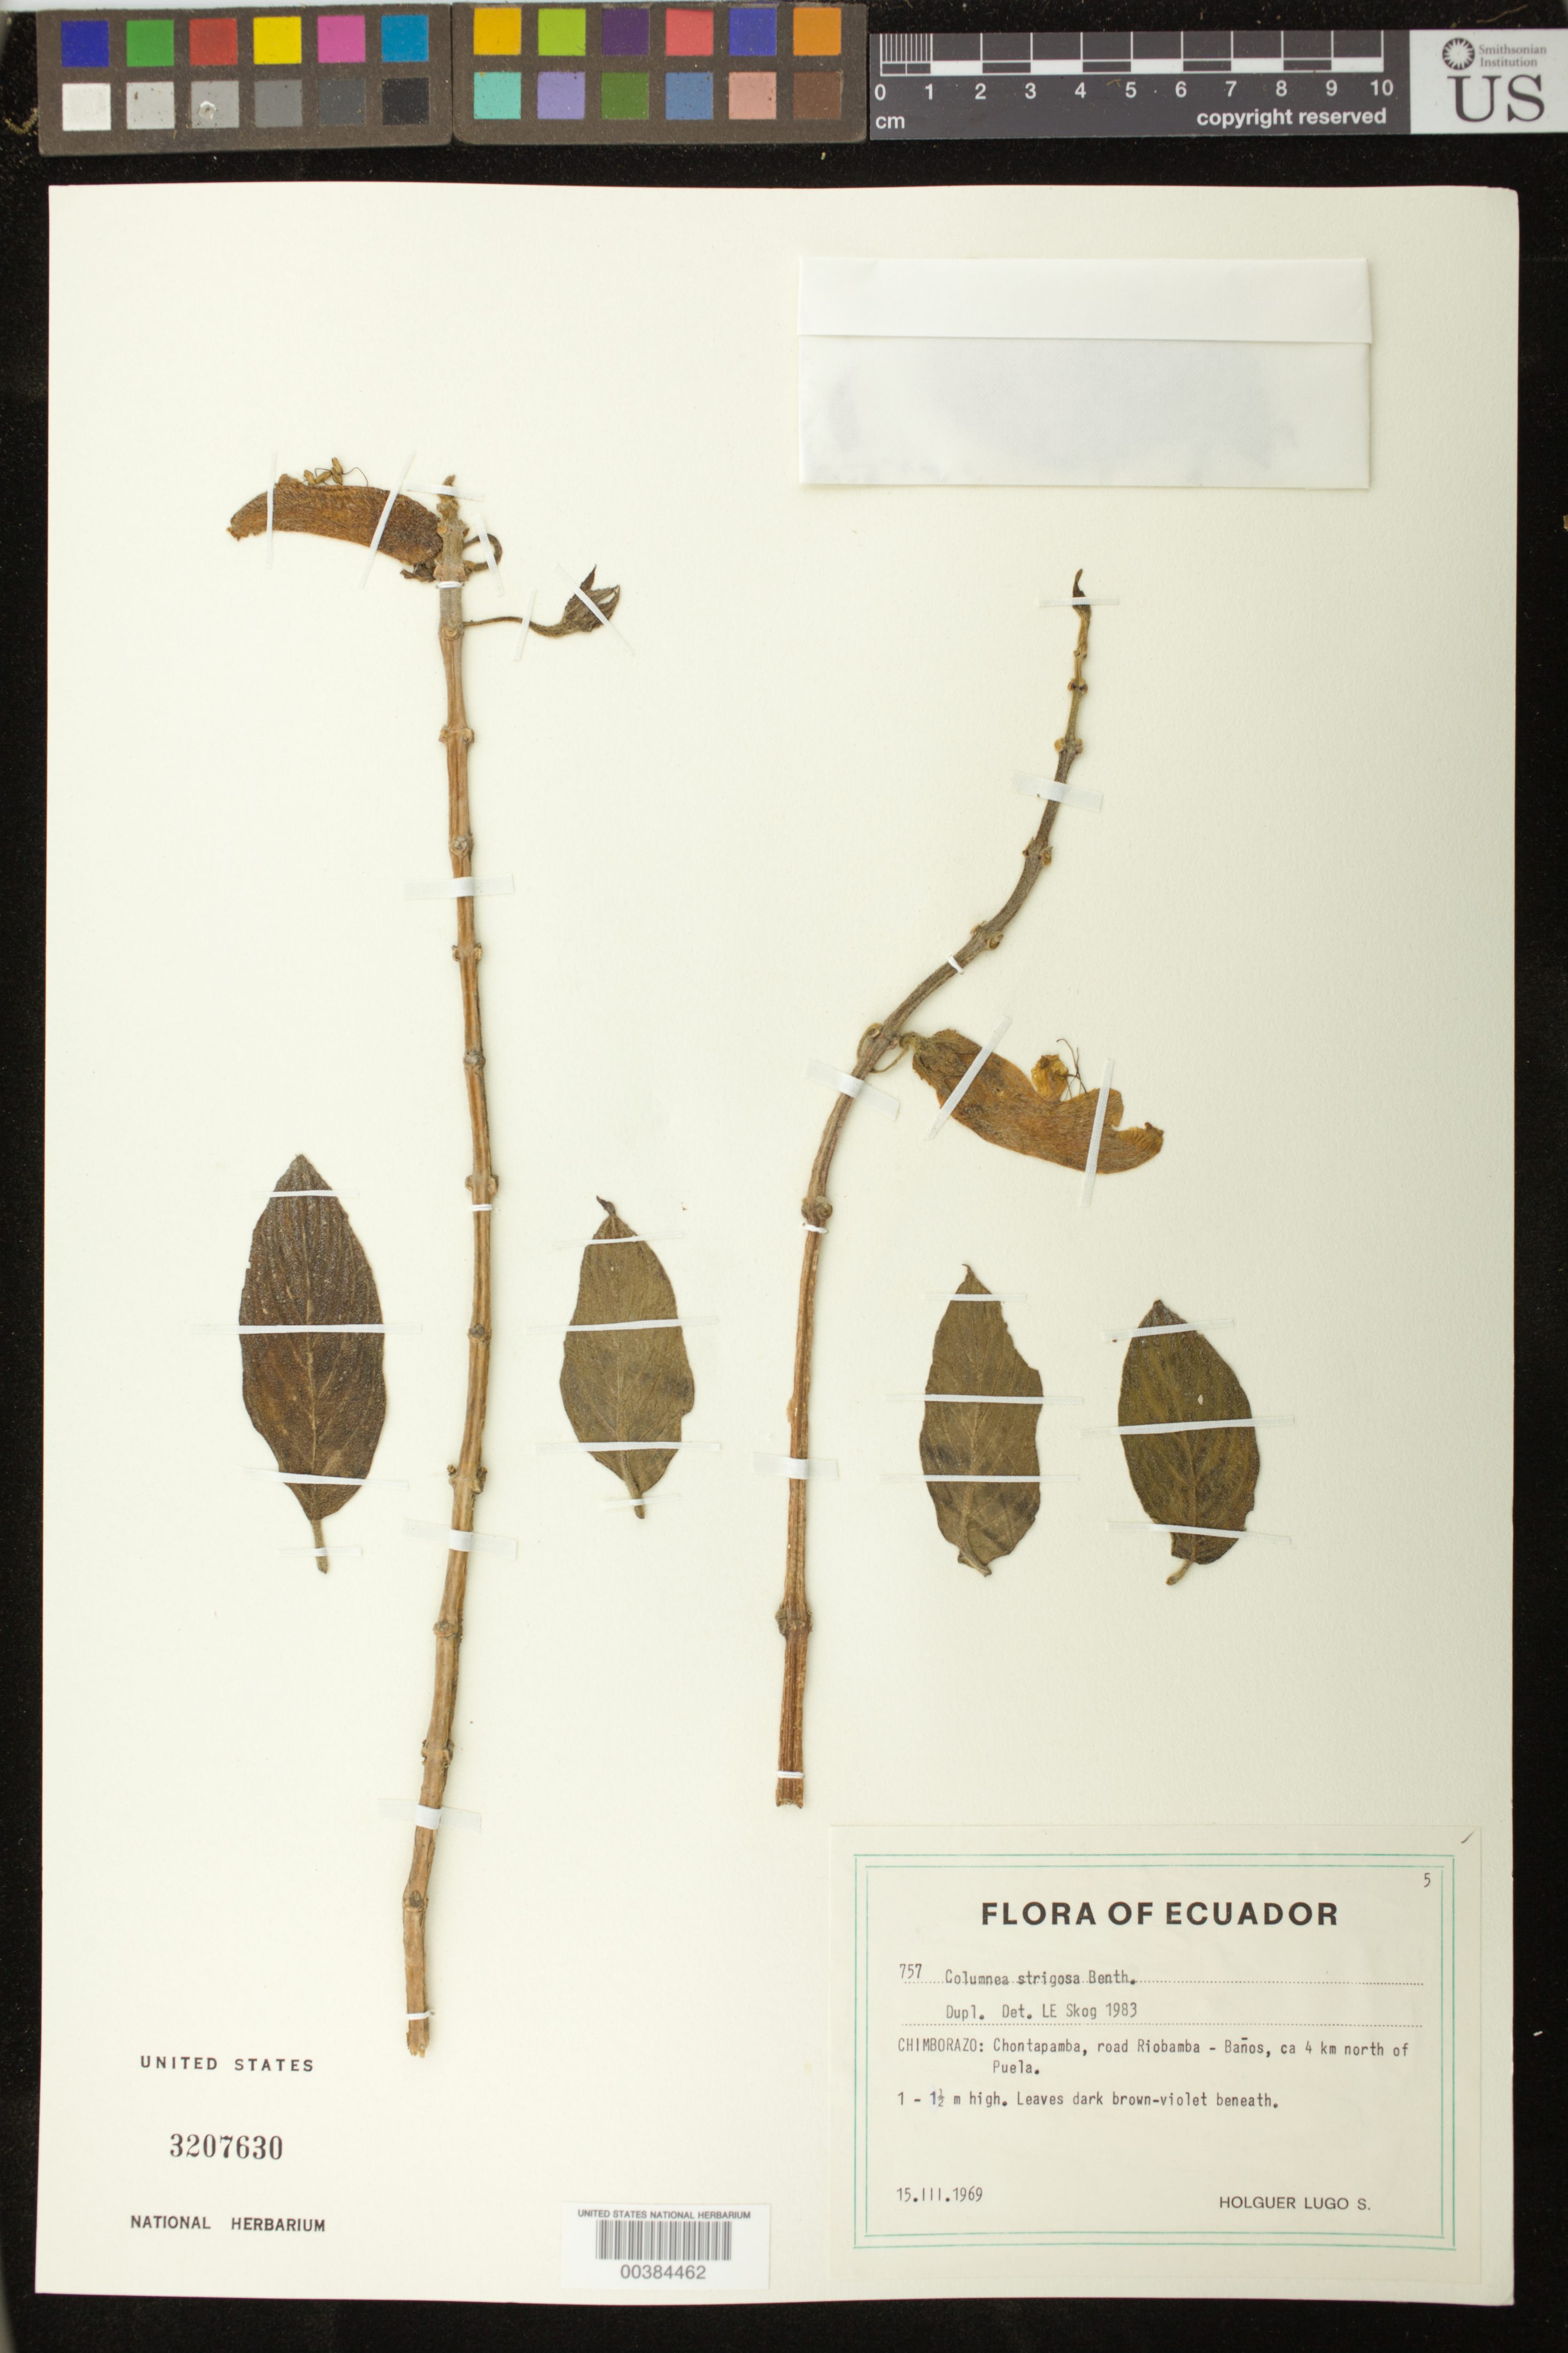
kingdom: Plantae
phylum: Tracheophyta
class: Magnoliopsida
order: Lamiales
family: Gesneriaceae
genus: Columnea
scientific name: Columnea strigosa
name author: Benth.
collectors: H. Lugo S.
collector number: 757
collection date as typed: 15 Mar 1969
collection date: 1969-03-15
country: Ecuador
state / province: Chimborazo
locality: Chontapamba, N of Puela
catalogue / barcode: US 3207630